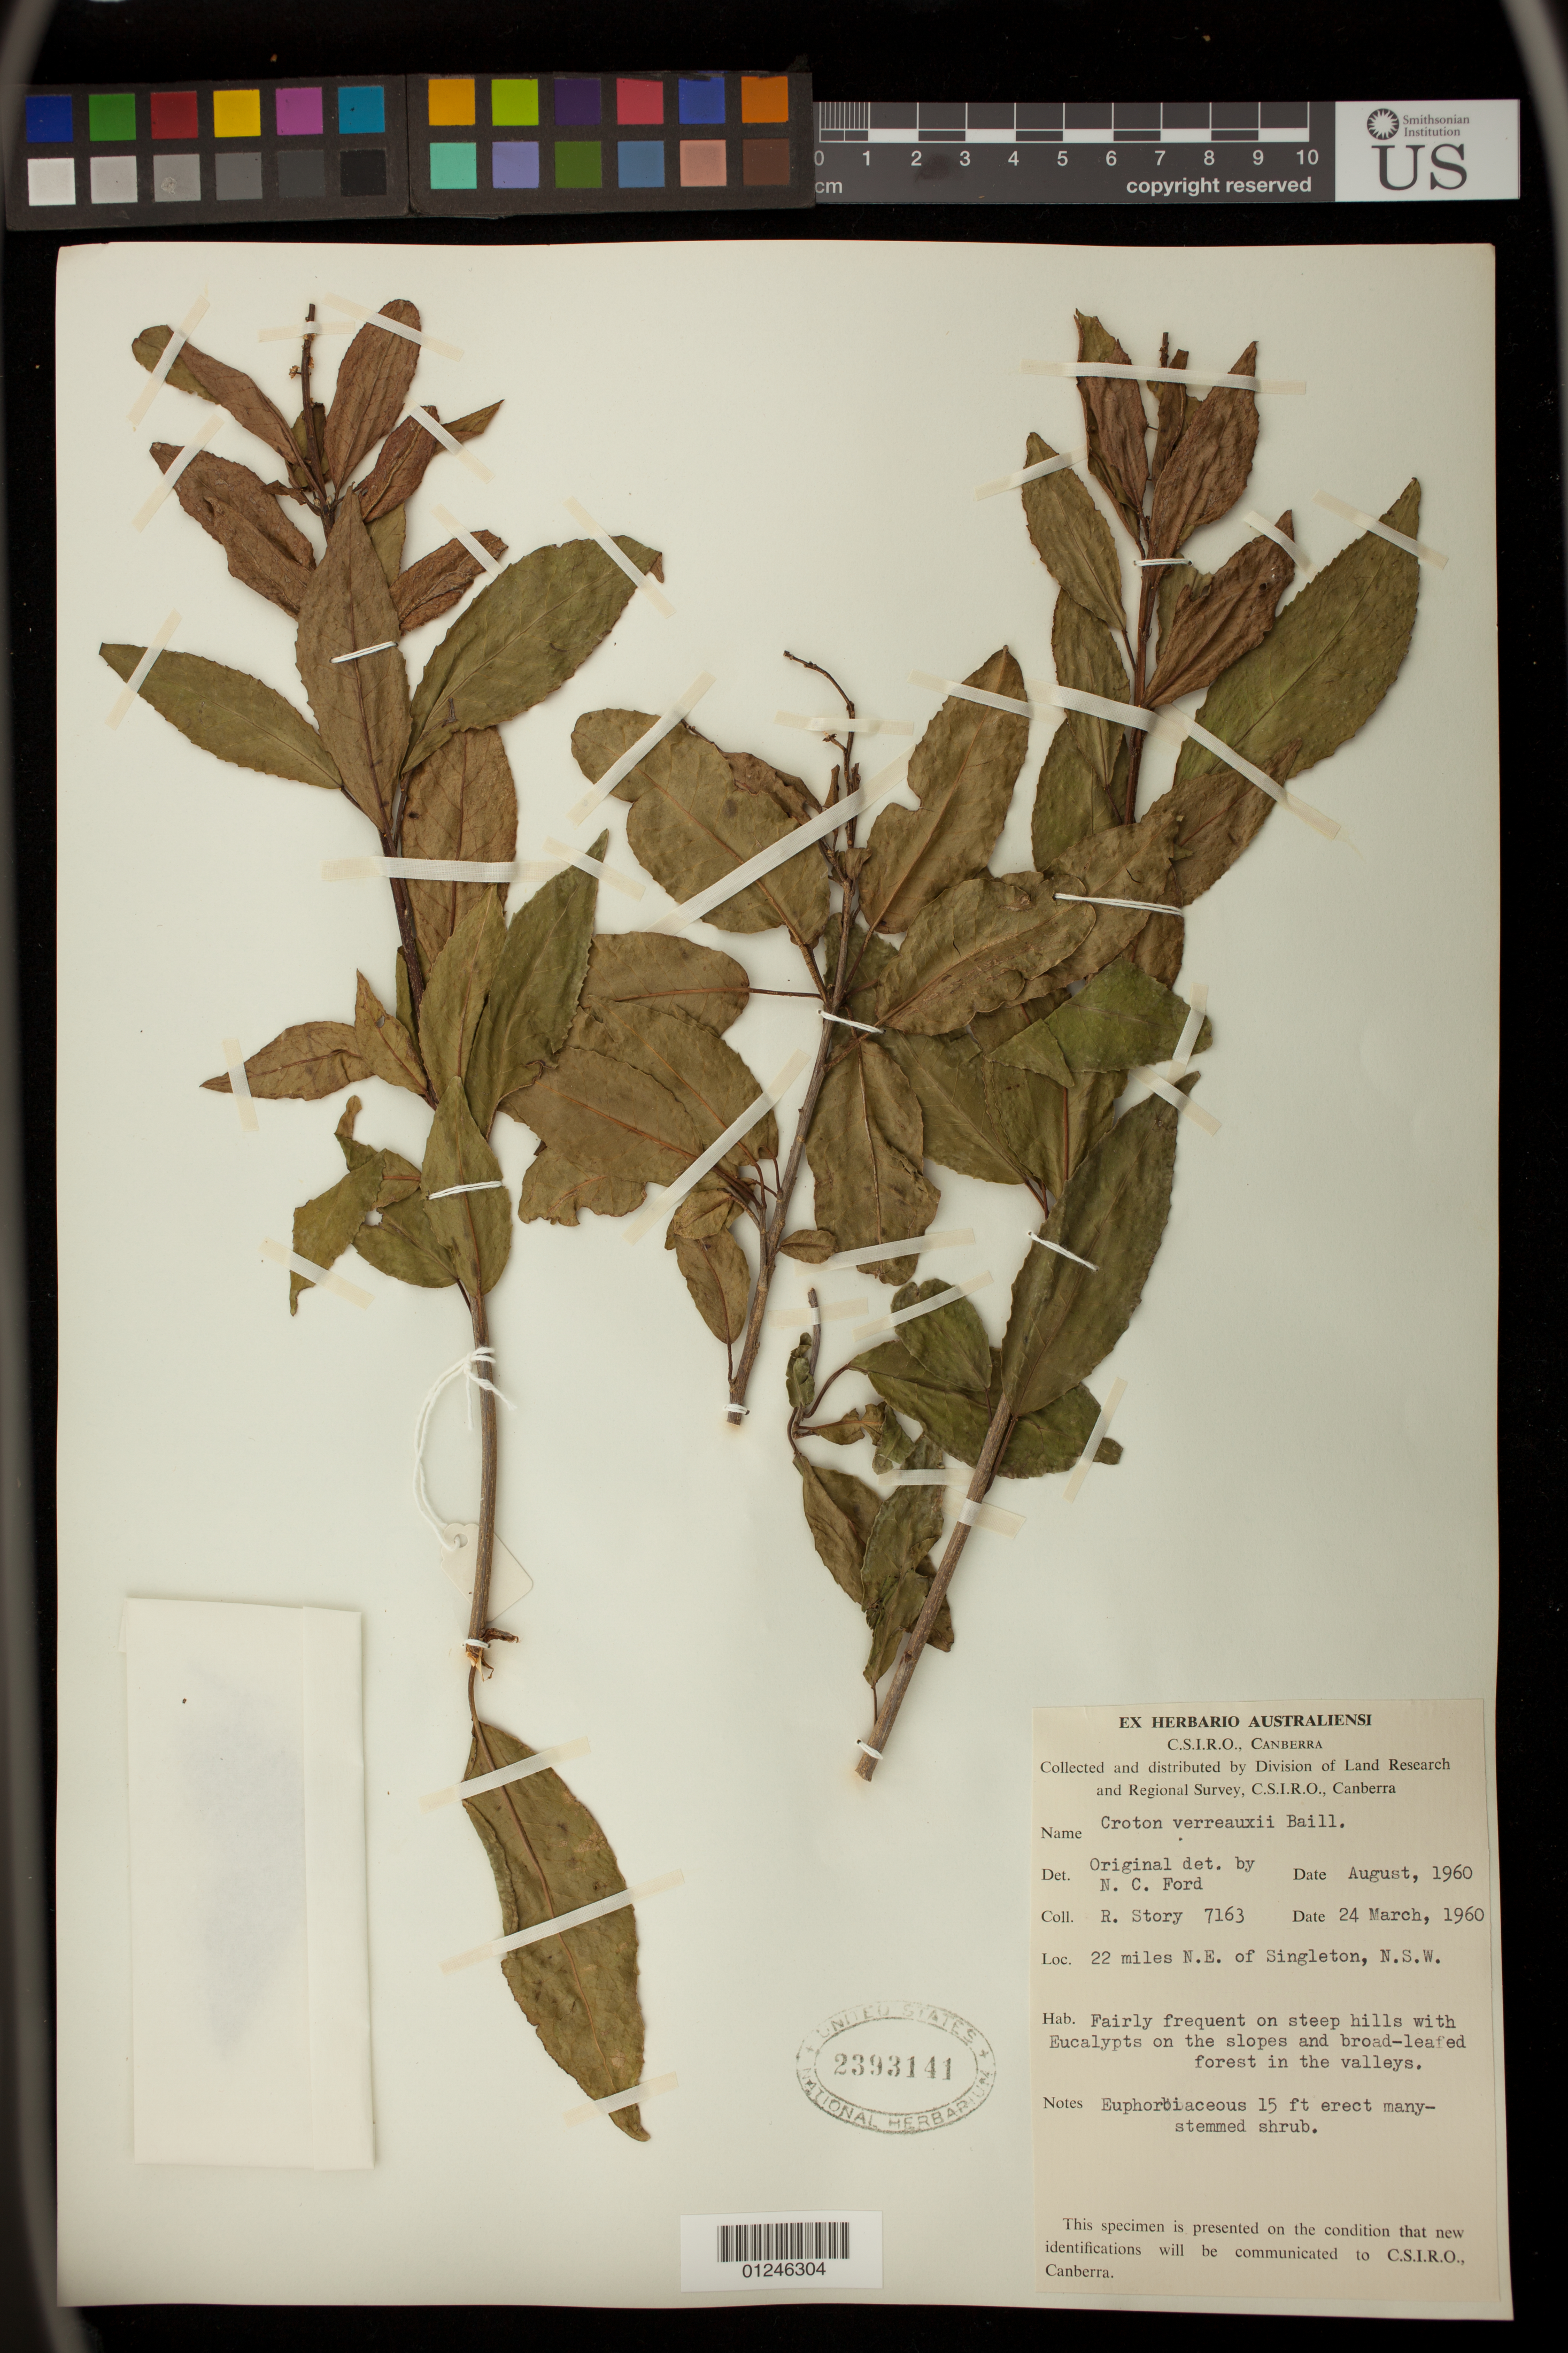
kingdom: Plantae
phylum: Tracheophyta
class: Magnoliopsida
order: Malpighiales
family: Euphorbiaceae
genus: Croton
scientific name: Croton verreauxii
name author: Baill.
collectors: R. Story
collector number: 7163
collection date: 1960-03-24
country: Australia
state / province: New South Wales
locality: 22 miles NE of Singleton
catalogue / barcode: US 2393141